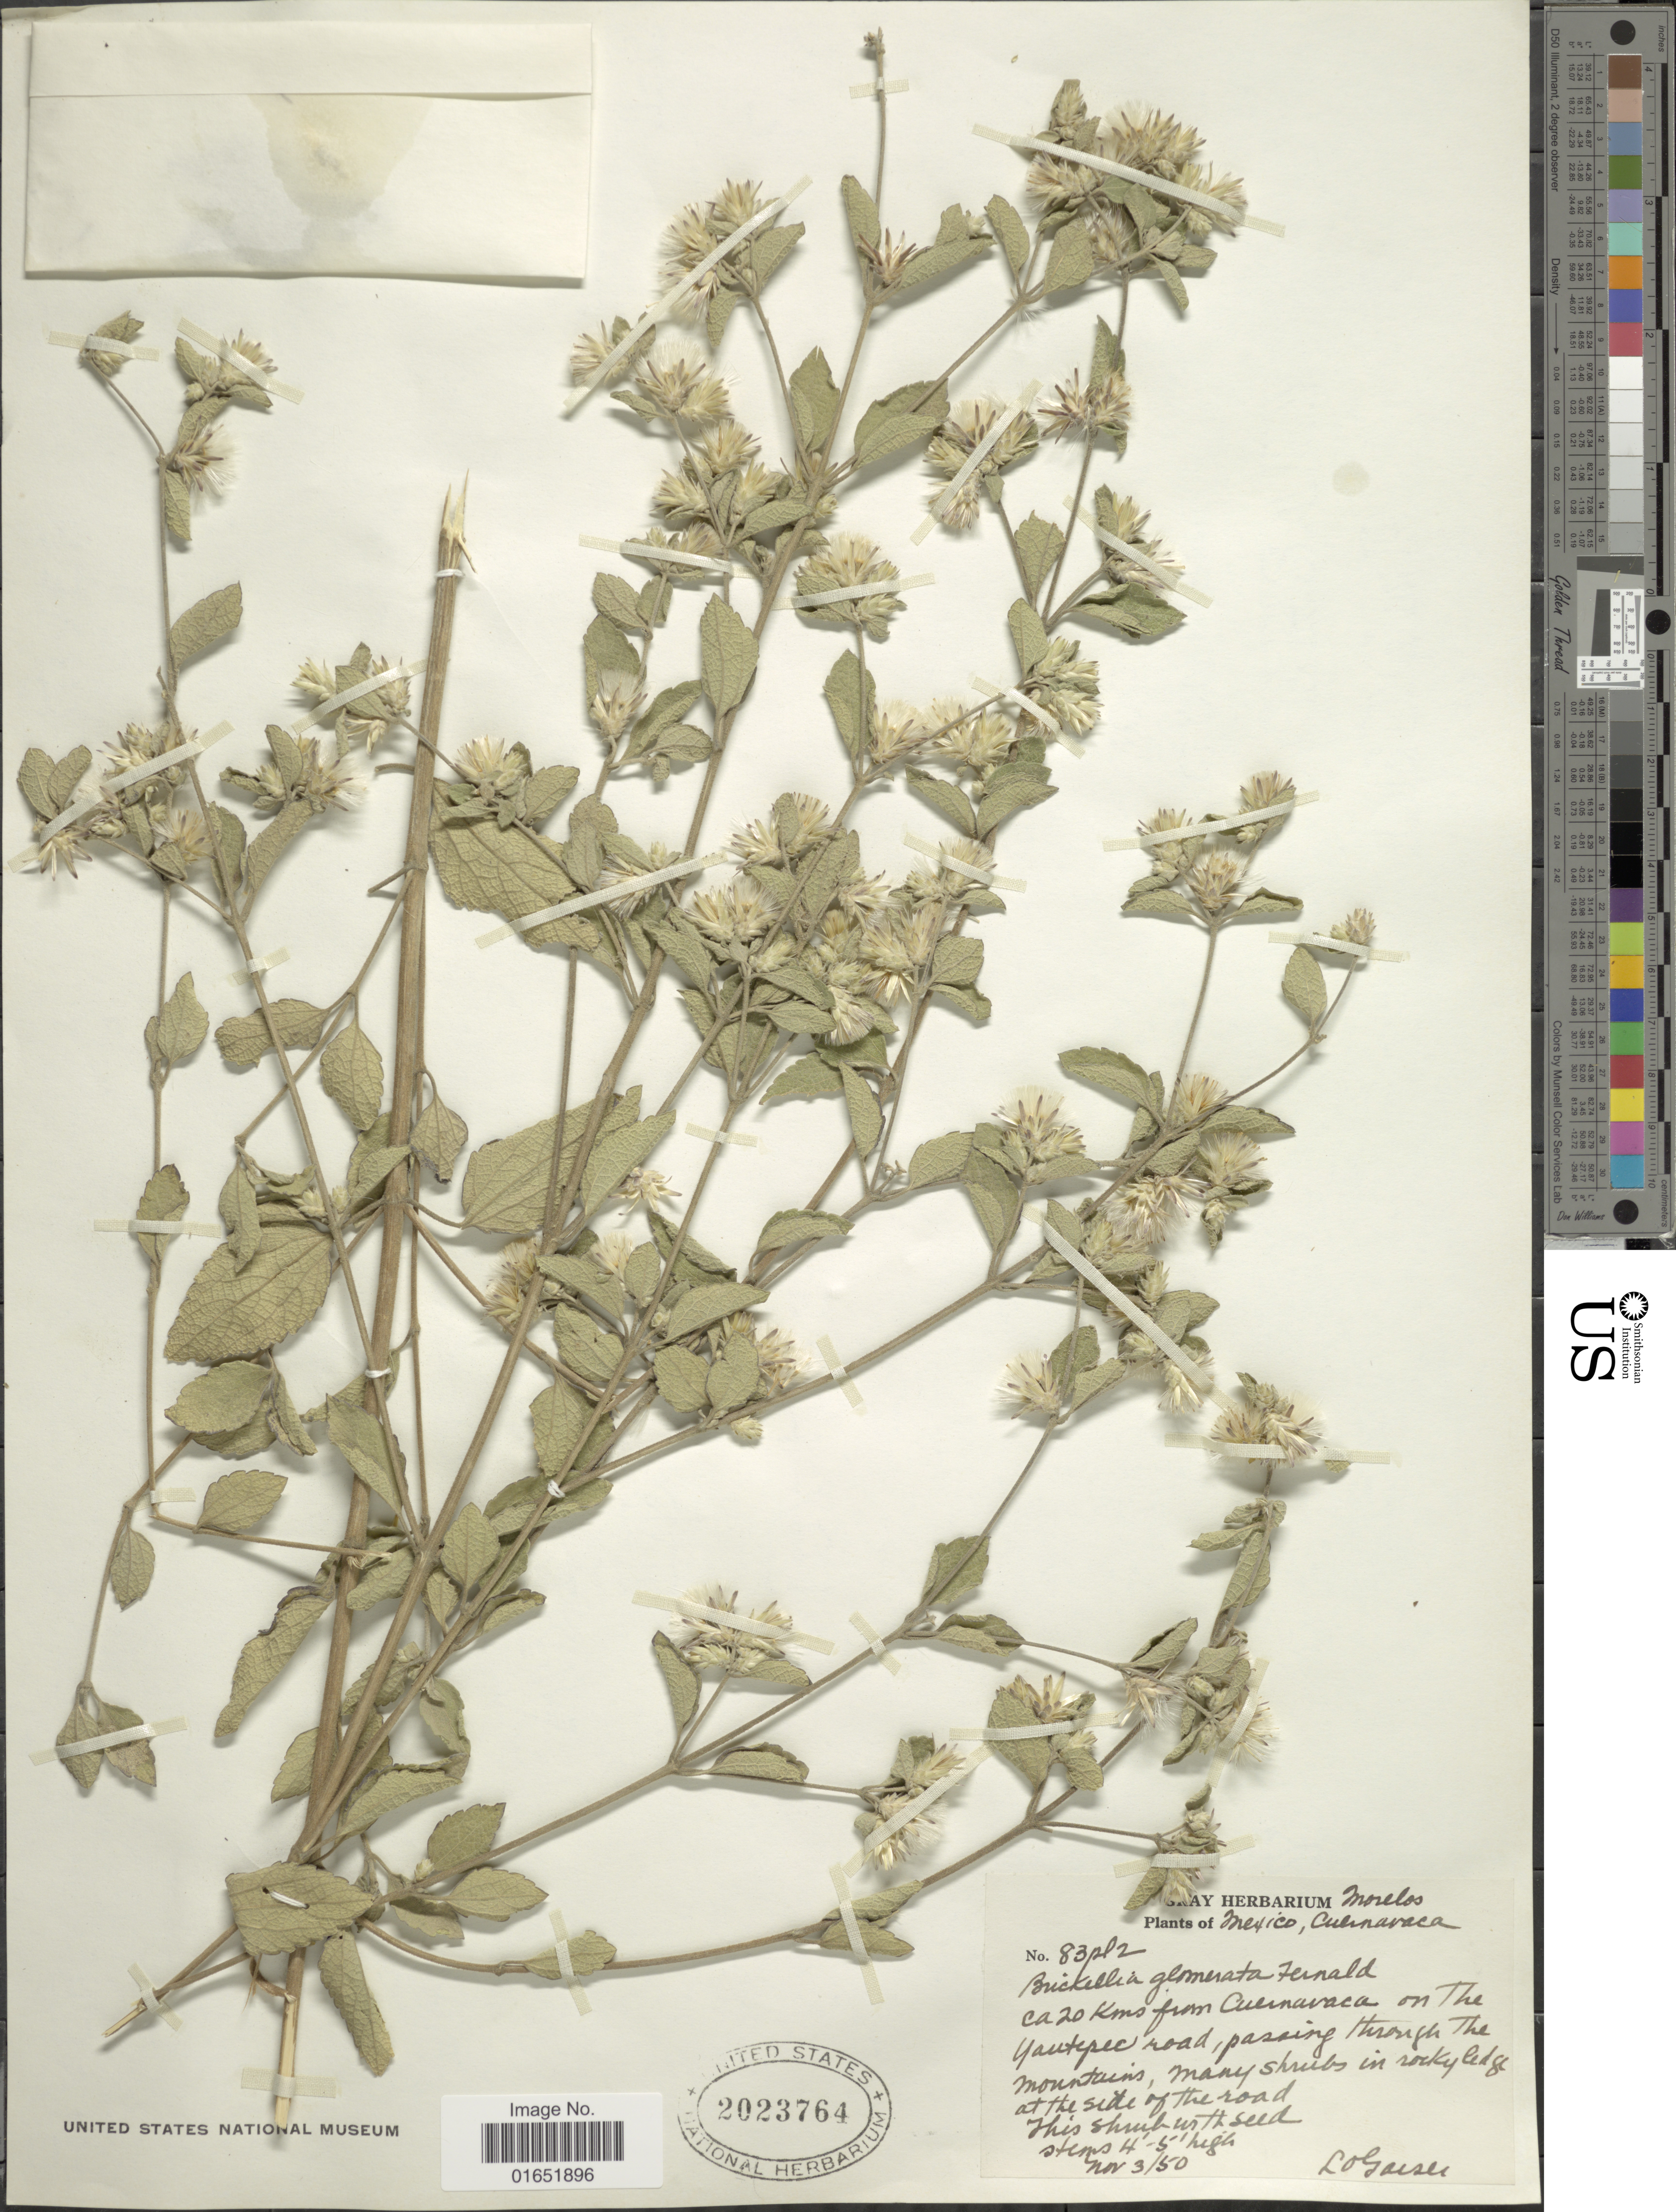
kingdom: Plantae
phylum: Tracheophyta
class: Magnoliopsida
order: Asterales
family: Asteraceae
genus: Brickellia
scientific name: Brickellia glomerata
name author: Fernald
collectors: L. Gaiser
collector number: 83!2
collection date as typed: Transcribed d/m/y: 3/11/50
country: Mexico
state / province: Morelos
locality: Cuernavaca, Ca. 20 Kms from Cuernavaca on the Yautepec road, passing through the mountains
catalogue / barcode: US 2023764